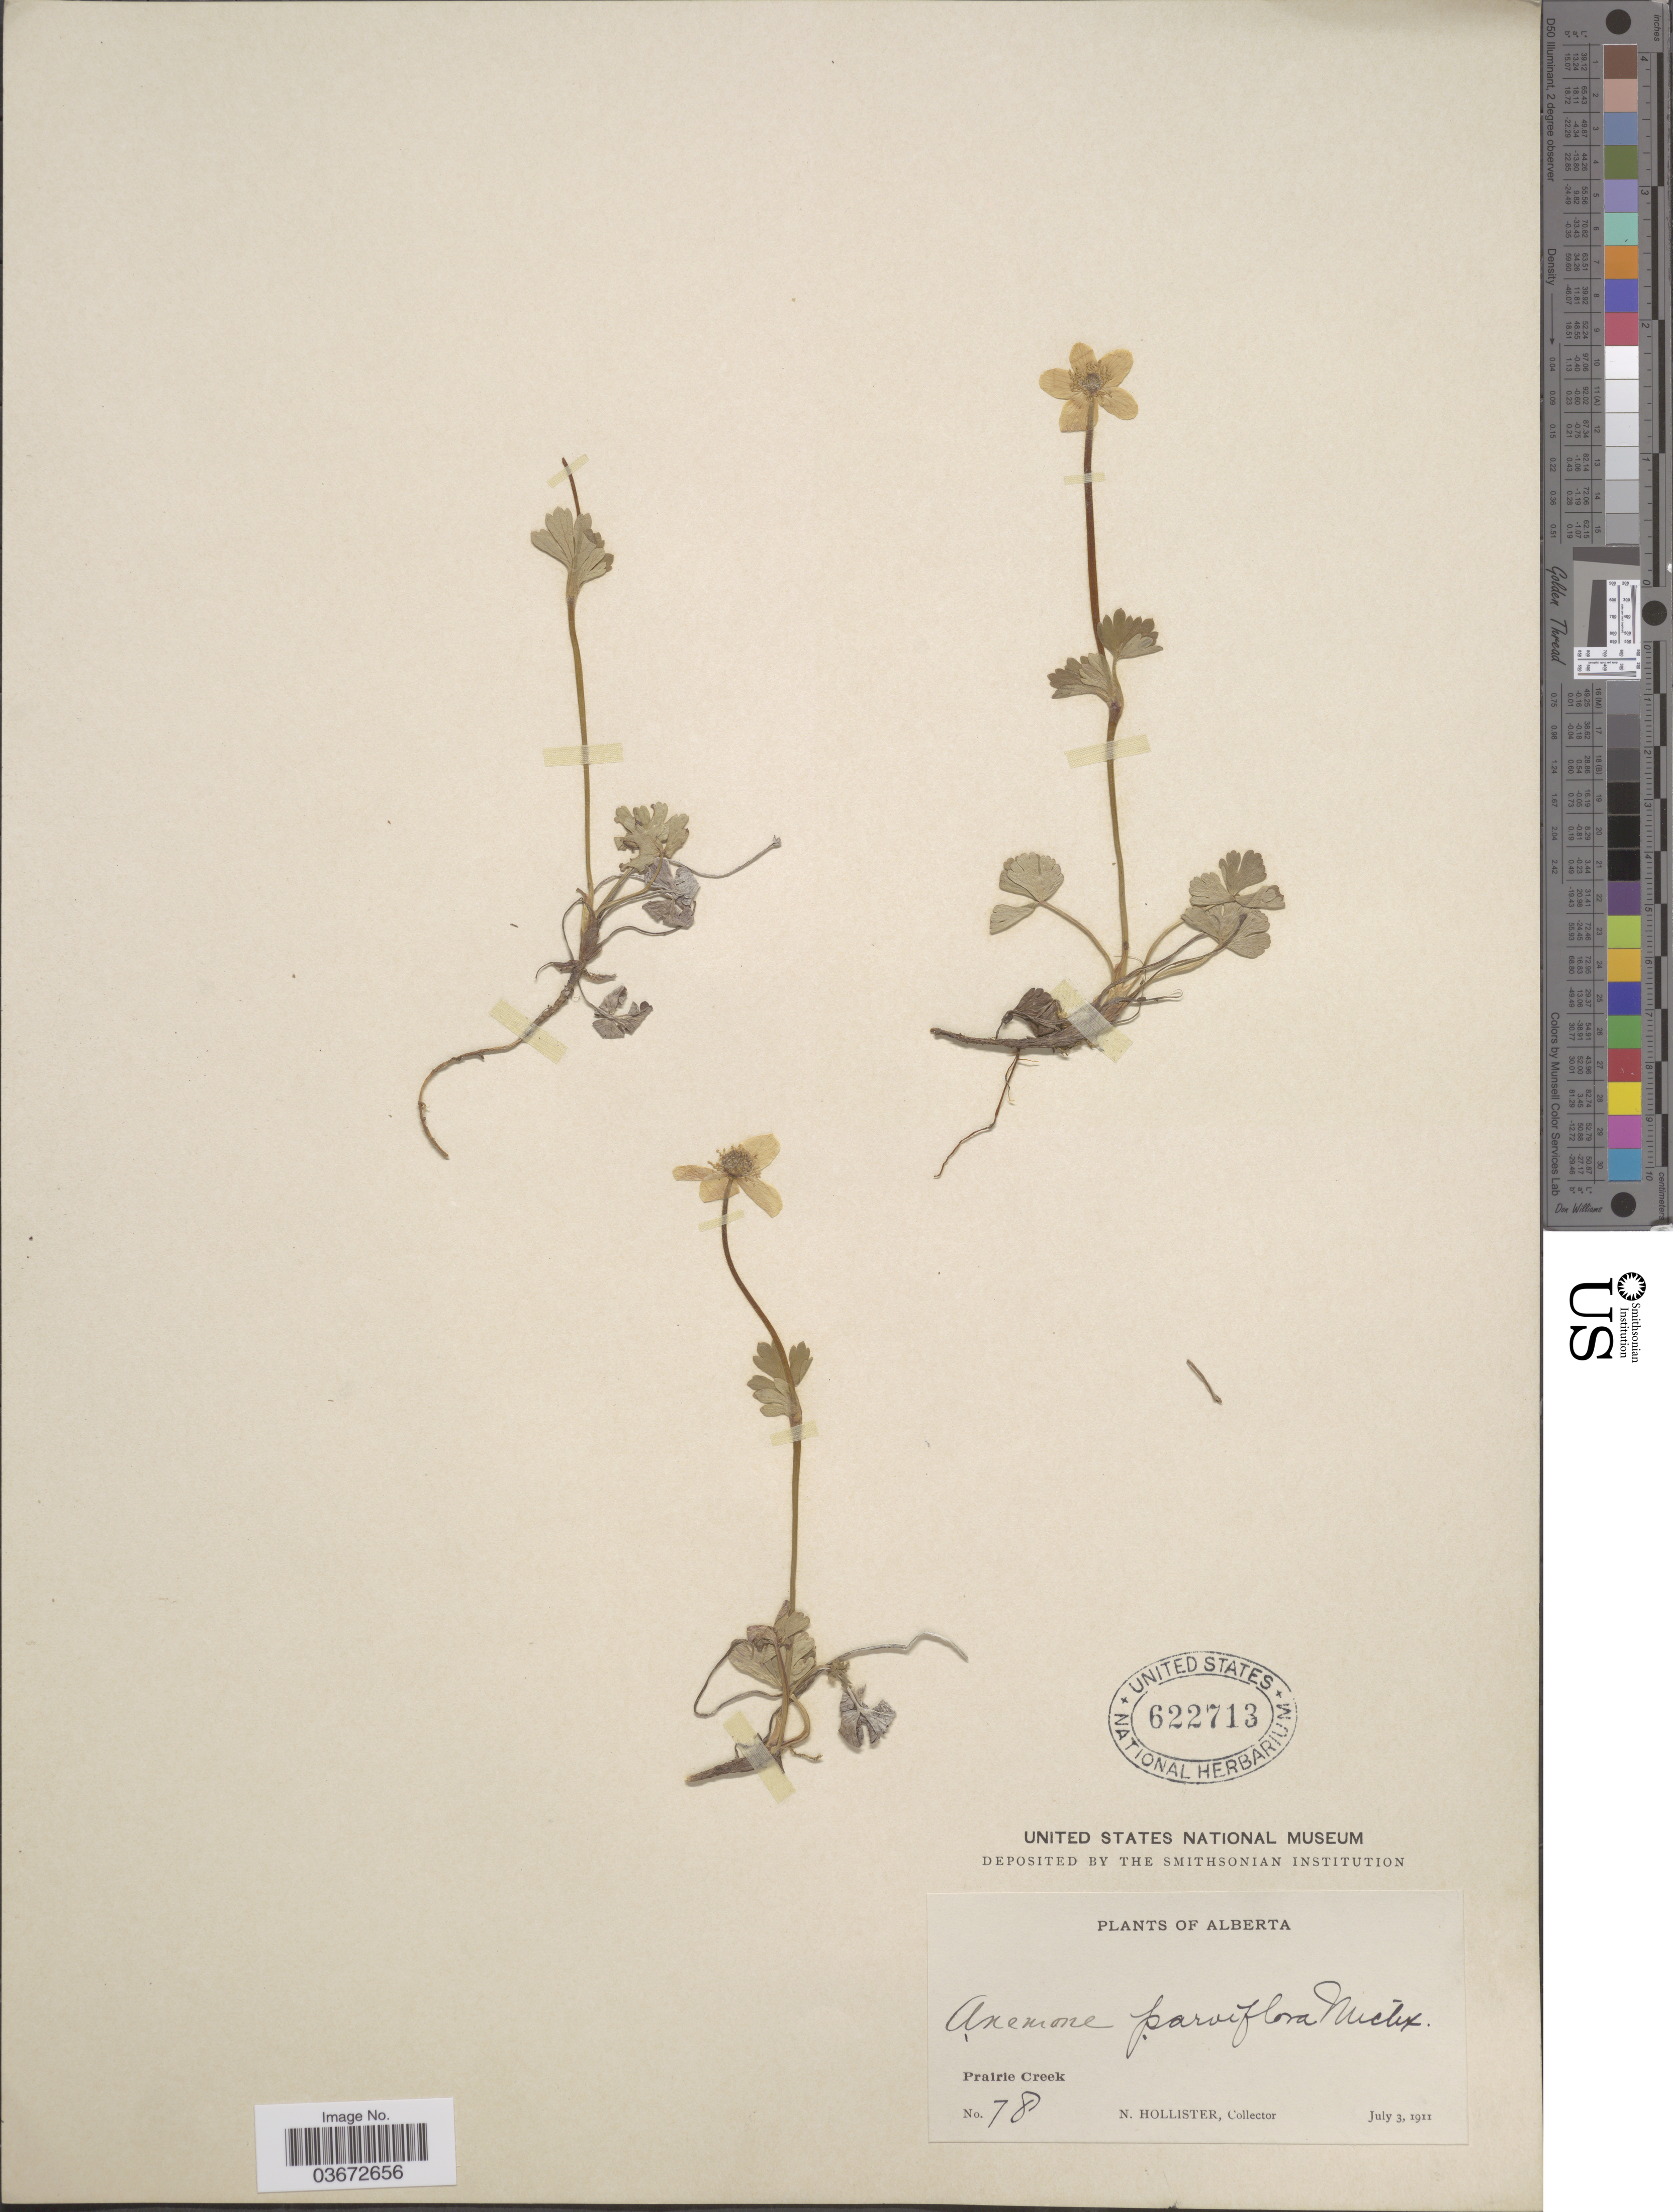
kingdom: Plantae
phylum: Tracheophyta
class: Magnoliopsida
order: Ranunculales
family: Ranunculaceae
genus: Anemone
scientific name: Anemone parviflora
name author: Michx.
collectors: N. Hollister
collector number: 78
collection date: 1911-07-03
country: Canada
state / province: Alberta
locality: Prairie Creek.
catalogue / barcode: US 622713